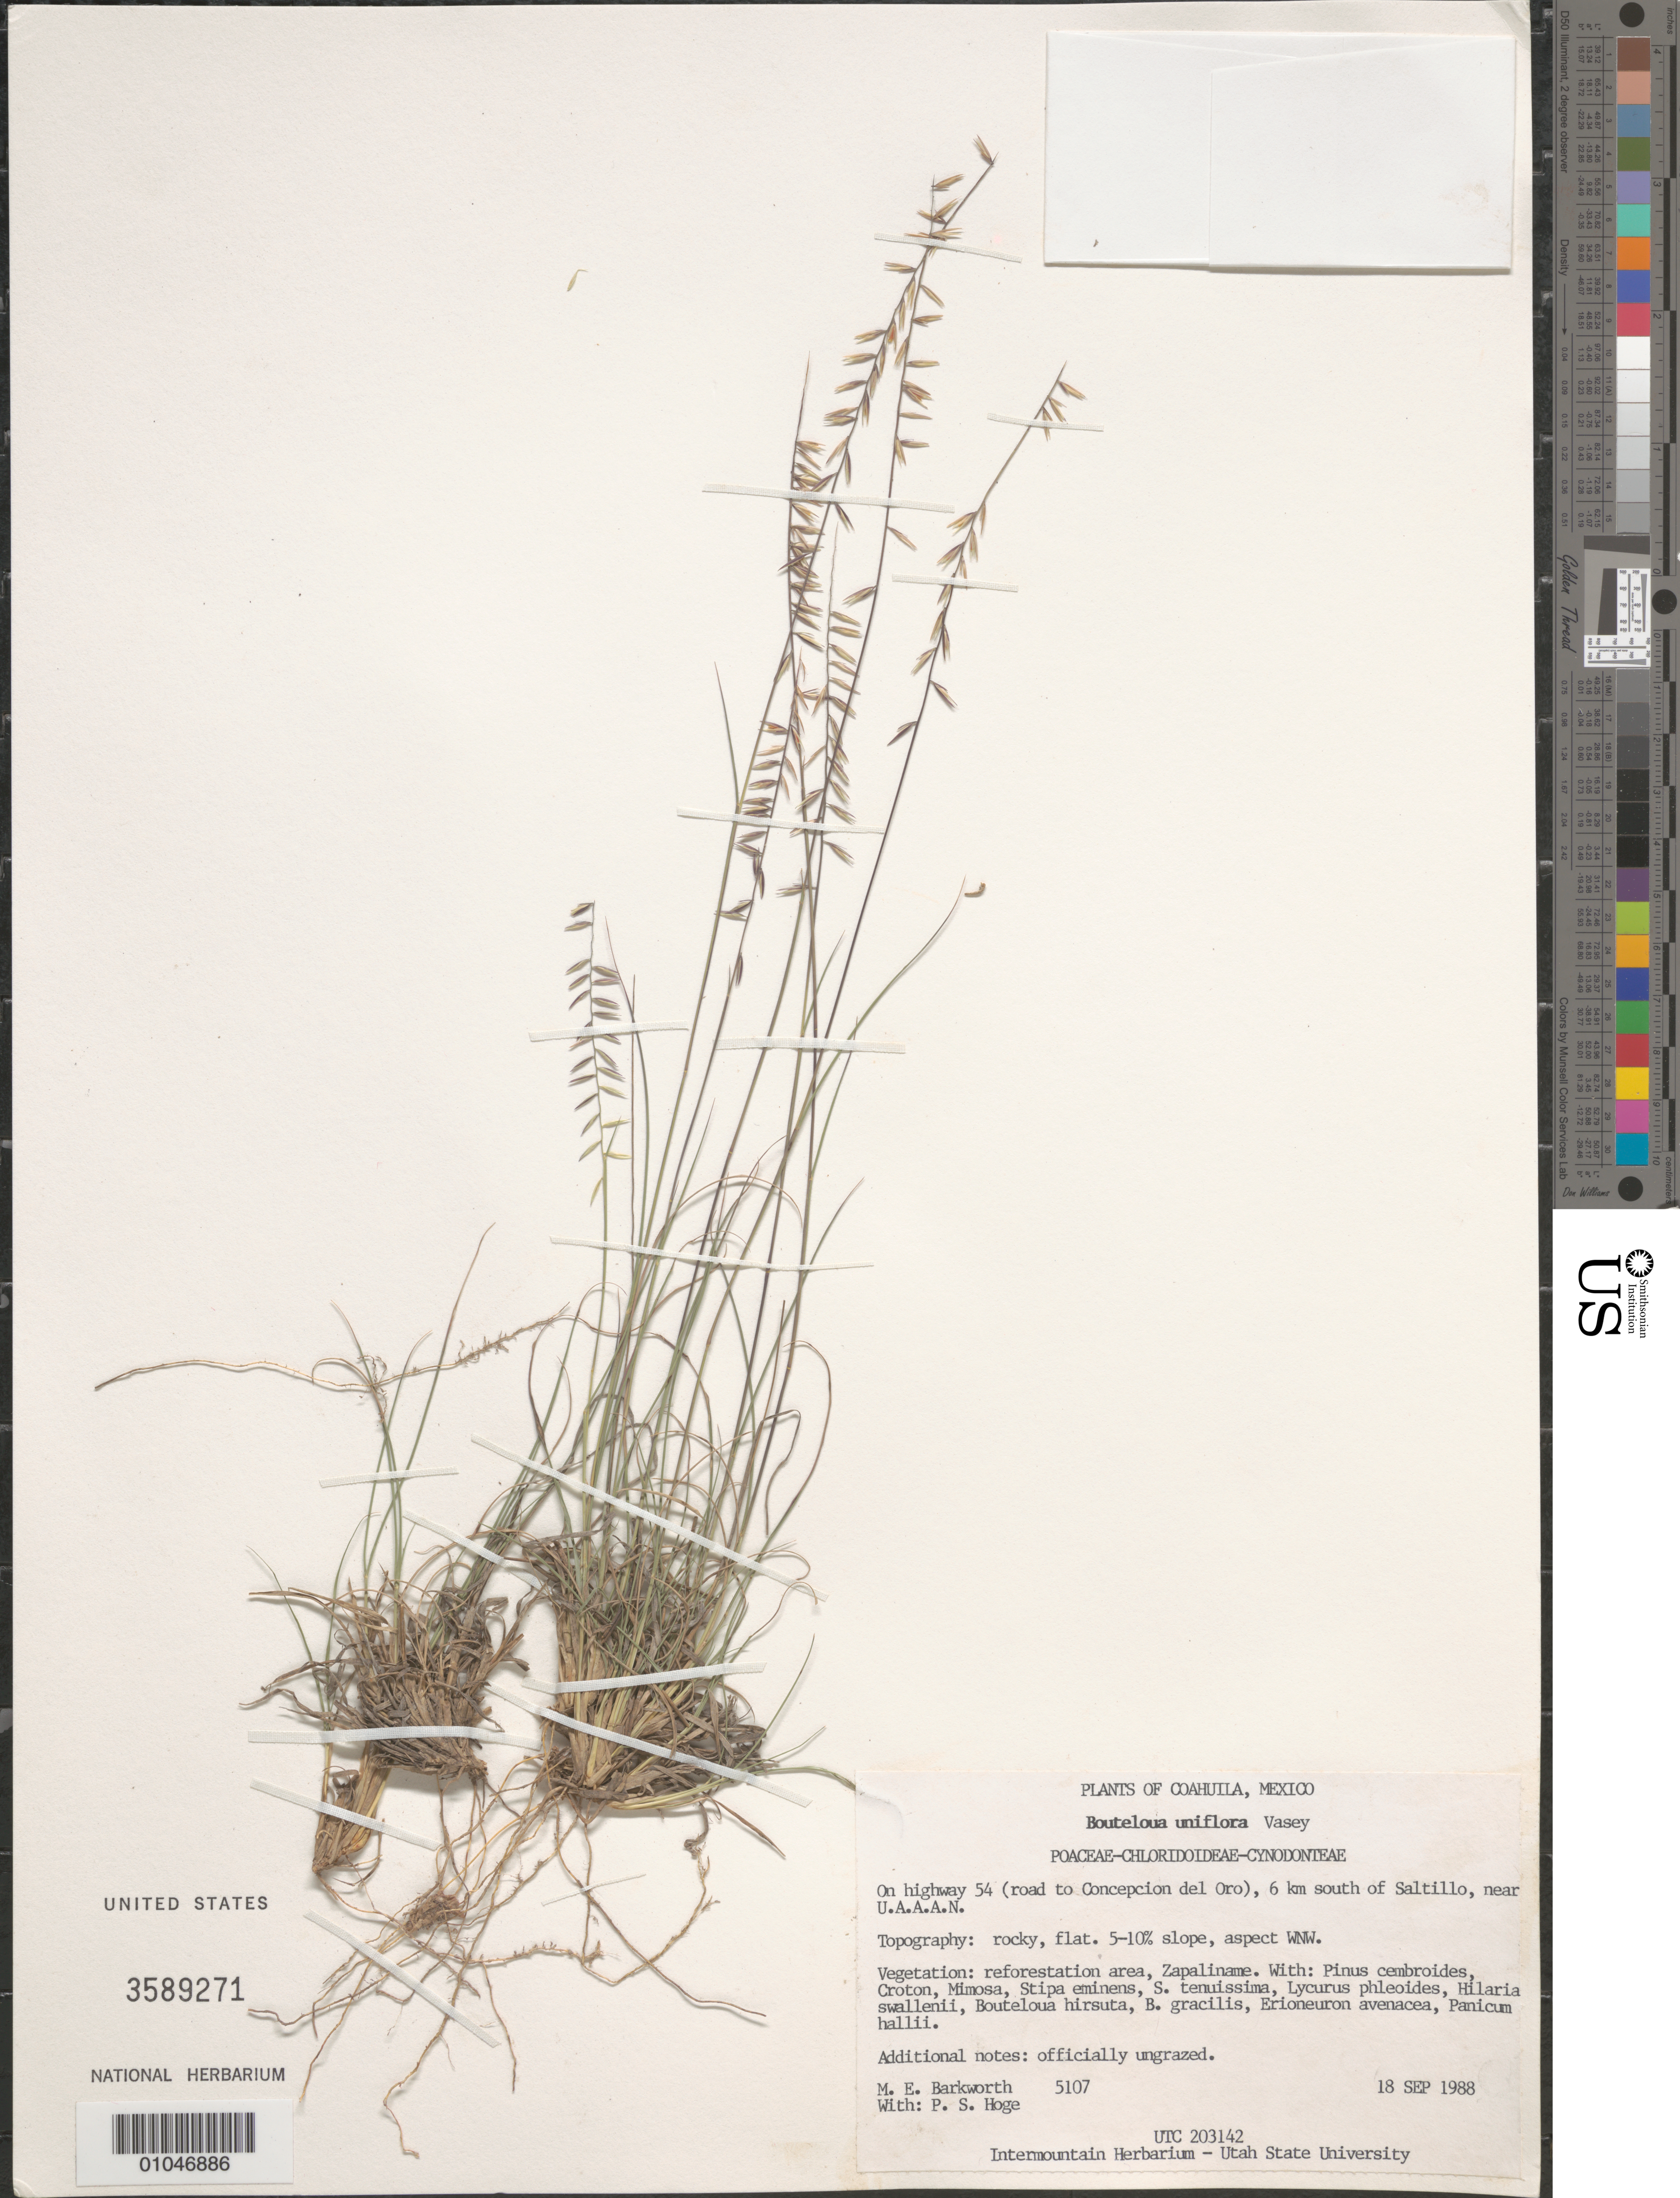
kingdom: Plantae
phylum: Tracheophyta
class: Liliopsida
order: Poales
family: Poaceae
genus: Bouteloua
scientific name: Bouteloua uniflora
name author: Vasey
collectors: M. E. Barkworth, J. Valdés-Reyna, P. S. Hoge & M. A. Carranza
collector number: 5107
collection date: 1988-09-18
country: Mexico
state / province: Coahuila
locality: On highway 54 (road to Concepcion del Oro), 6 km S of Saltillo, reforestation area Zapaliname, near U.A.A.A.N.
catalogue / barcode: US 3589271